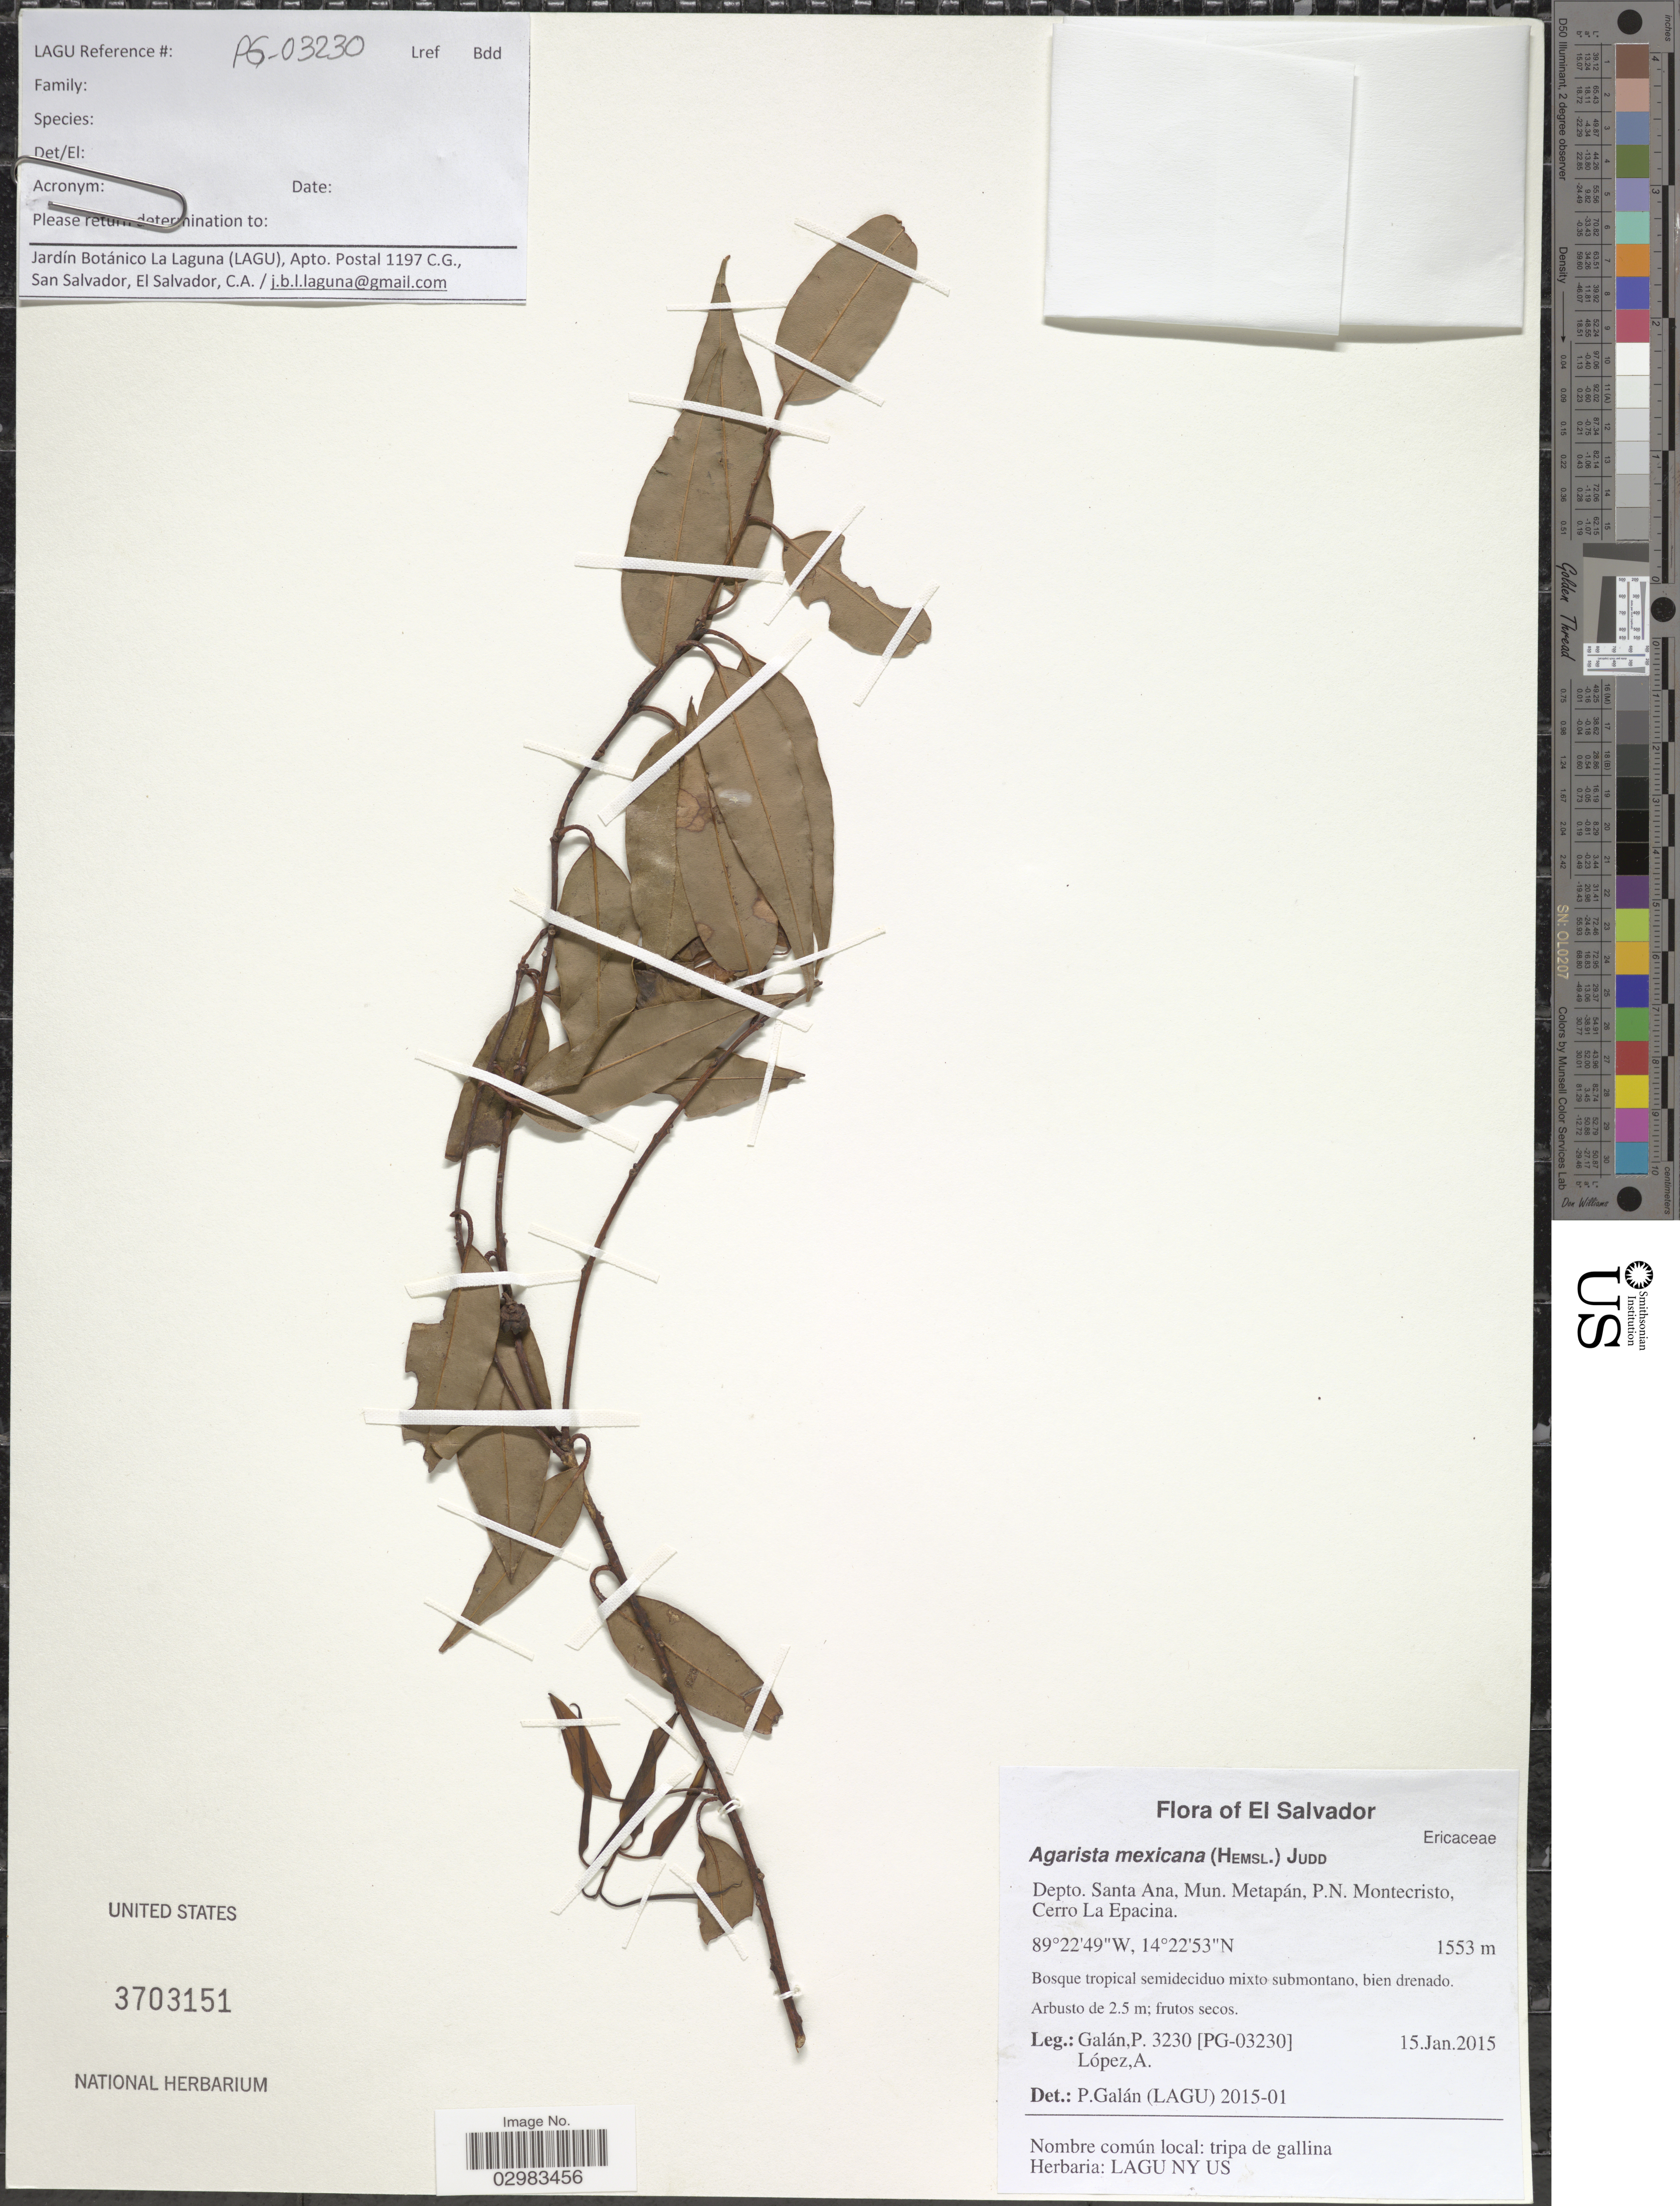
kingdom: Plantae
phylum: Tracheophyta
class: Magnoliopsida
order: Ericales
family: Ericaceae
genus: Agarista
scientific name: Agarista mexicana var. mexicana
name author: (Hemsl.) Judd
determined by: Dalastra, Claudenice, (BRIT), Botanical Research Institute of Texas (UNITED STATES)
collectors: P. Galan & A. López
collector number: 3230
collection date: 2015-01-15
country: El Salvador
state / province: Santa Ana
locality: Depto. Santa Ana, Mun. Metapán, P.N. Montecristo, Cerro La Epacina.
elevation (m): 1553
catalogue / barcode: US 3703151